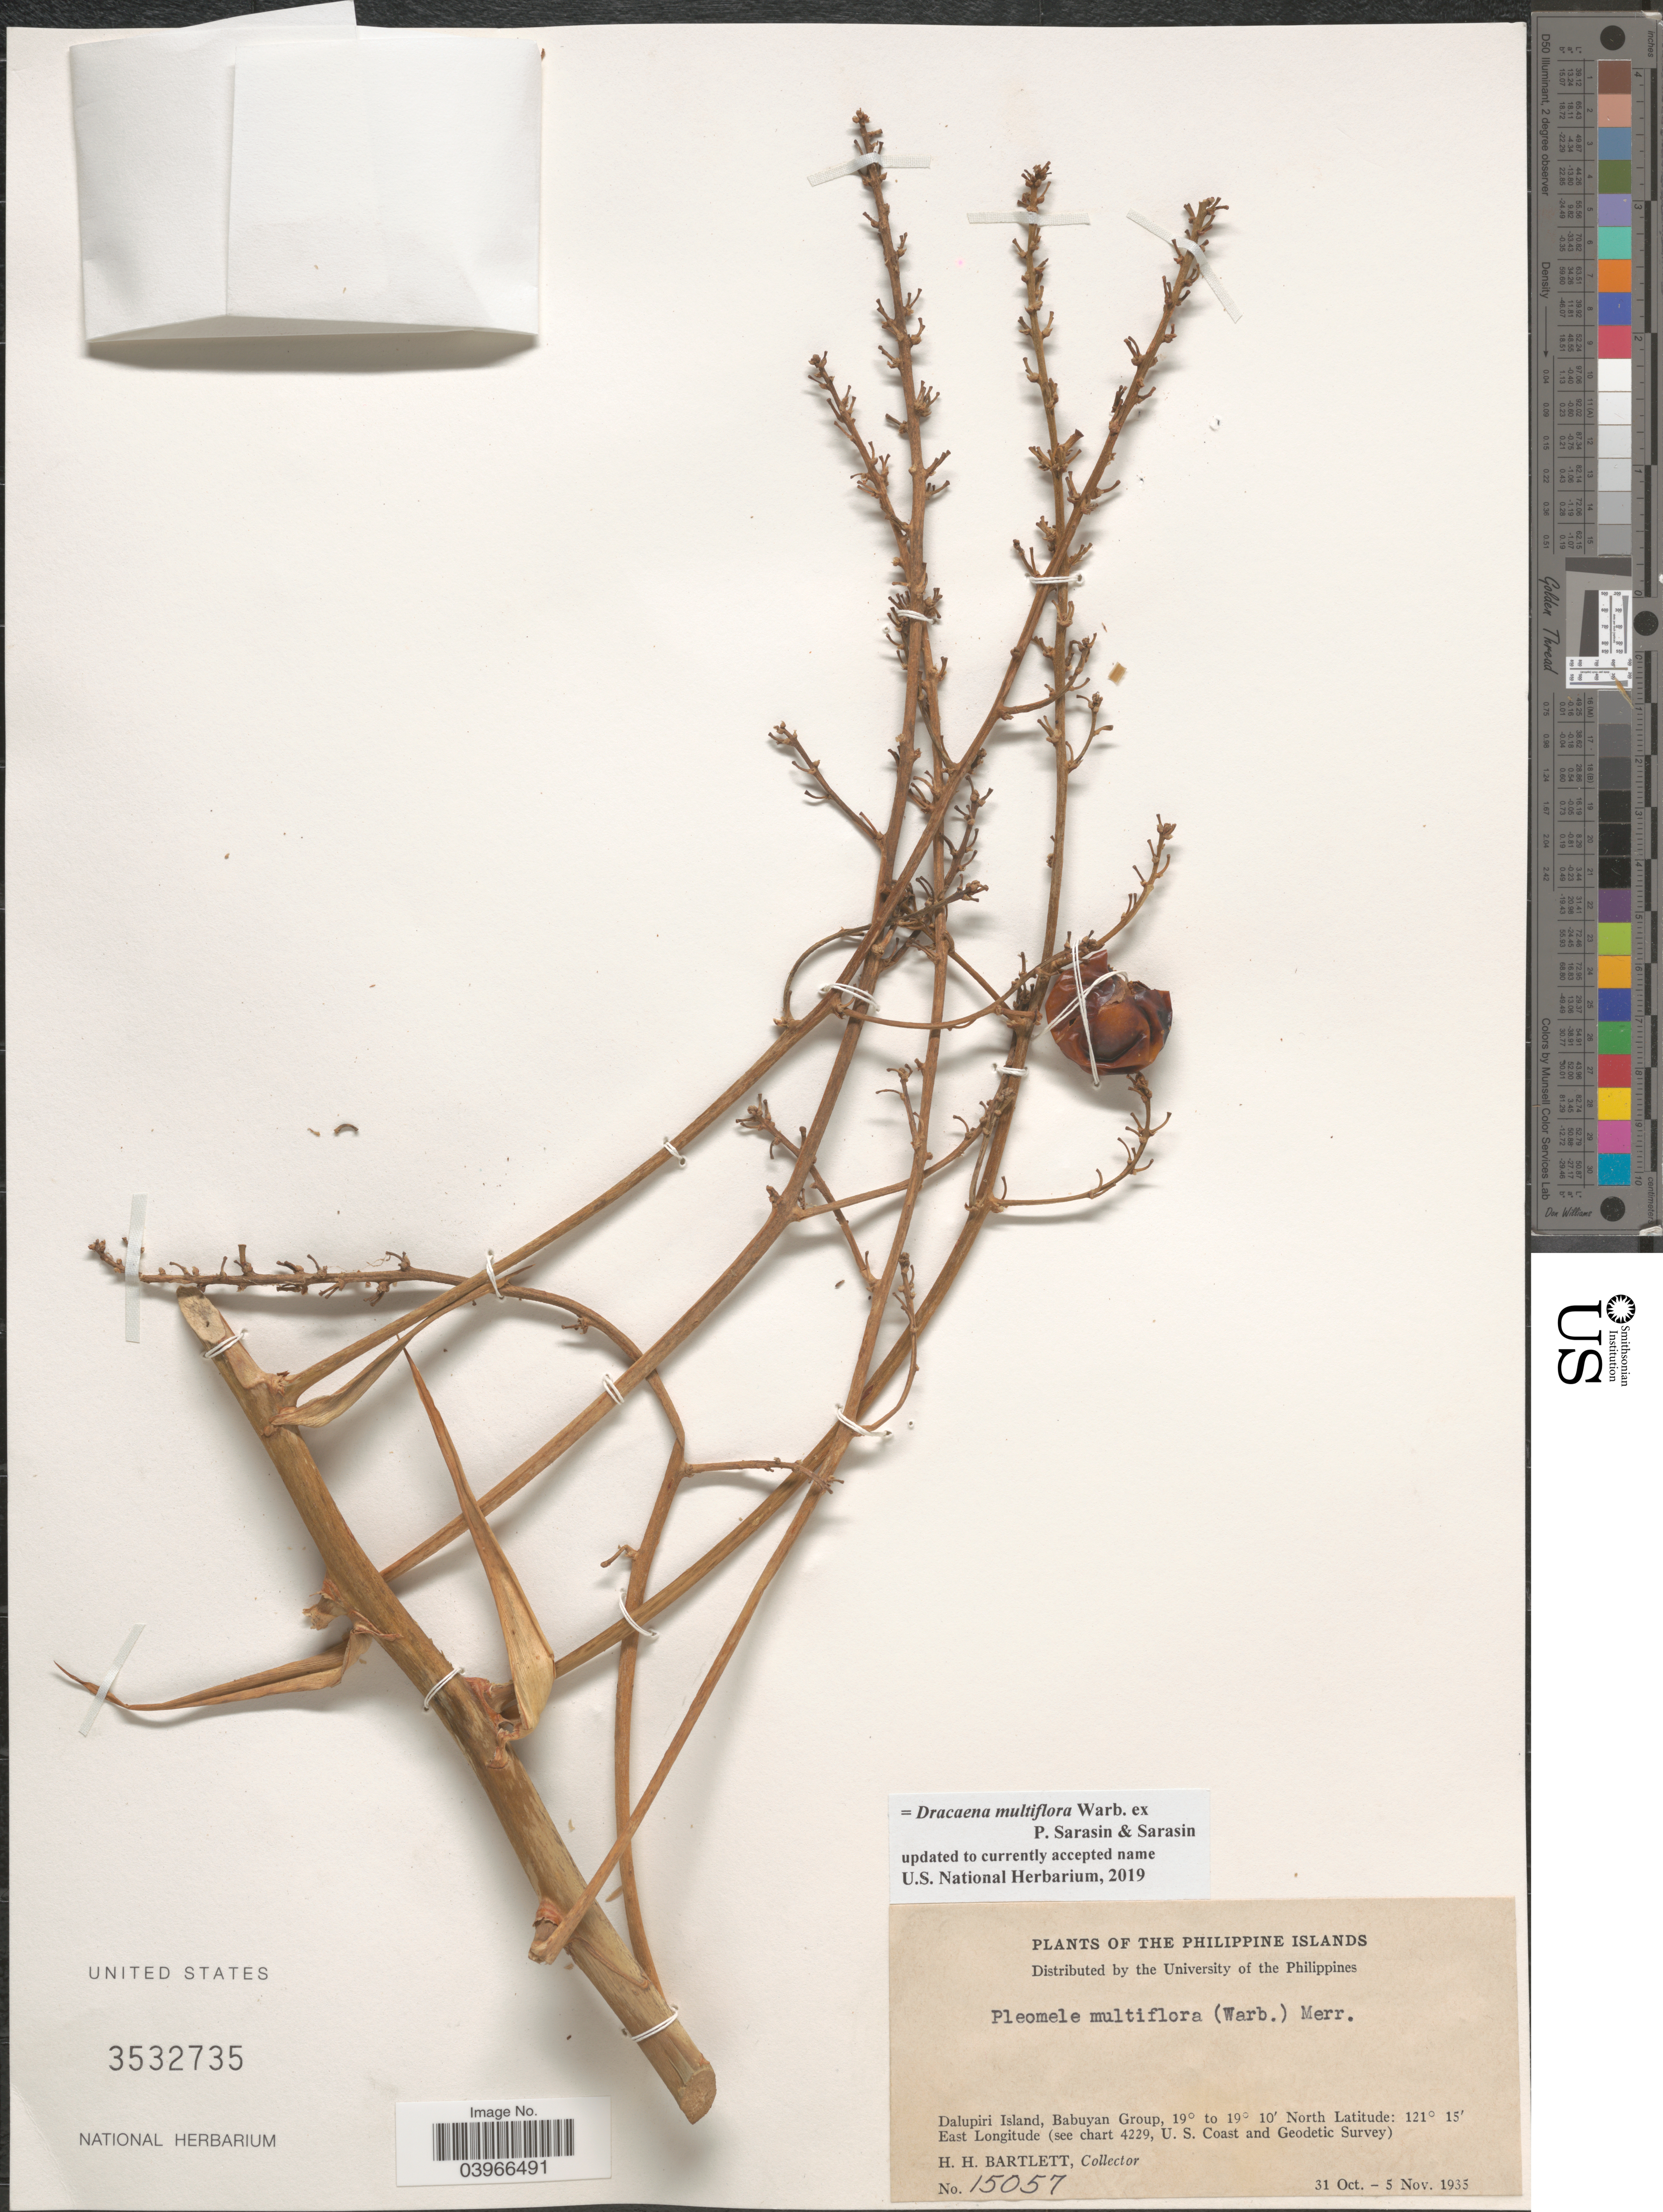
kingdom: Plantae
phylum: Tracheophyta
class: Liliopsida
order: Asparagales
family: Asparagaceae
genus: Dracaena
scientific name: Dracaena multiflora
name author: Warb. ex Sarasin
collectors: H. H. Bartlett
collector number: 15057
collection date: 1935-10-31/1935-11-05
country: Philippines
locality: Dalupiri Island, Babuyan Group.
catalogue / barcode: US 3532735